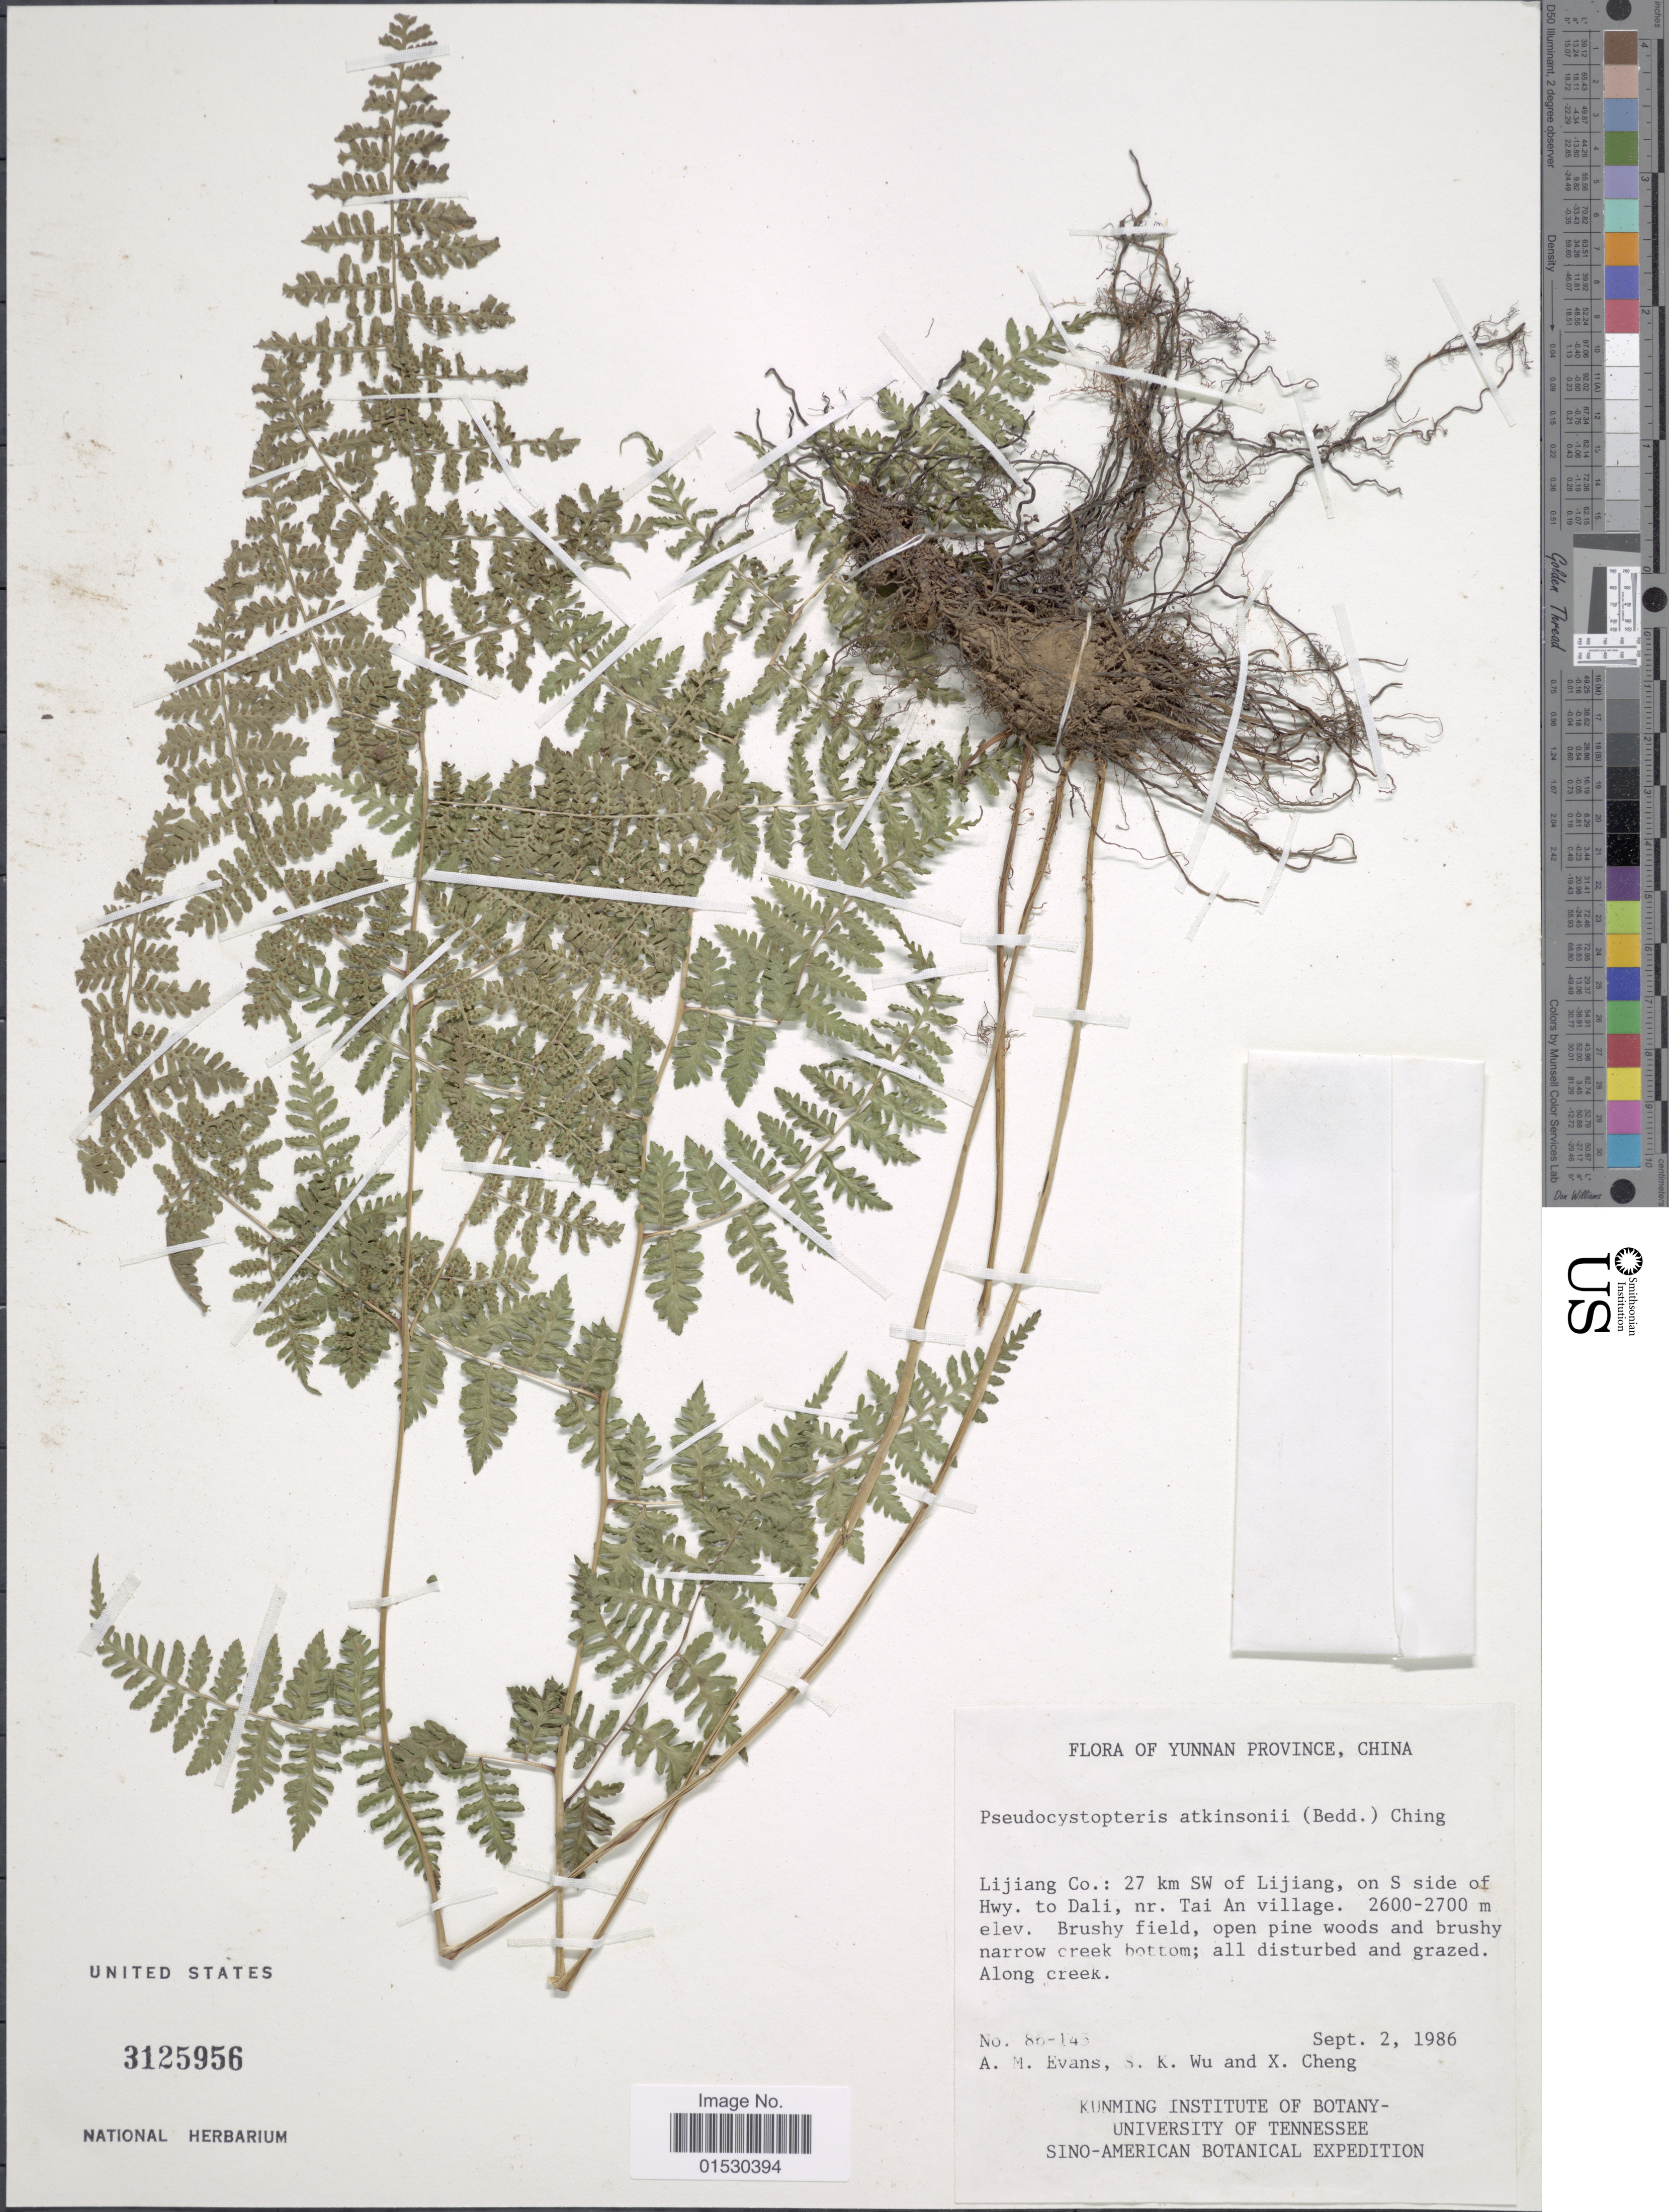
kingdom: Plantae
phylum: Tracheophyta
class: Polypodiopsida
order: Polypodiales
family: Athyriaceae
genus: Athyrium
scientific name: Athyrium atkinsonii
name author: Bedd.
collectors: A. M. Evans, S. K. Wu & X. Cheng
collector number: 86-143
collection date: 1986-09-02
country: China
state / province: Yunnan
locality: Lijiang Co.: 27 km. SW of Lijiang, on S side of Hwy. to Dali, nr. Tai An village. Brushly field, open pine woods and brushy narrow creek bottom; all disturbed and grazed, along creek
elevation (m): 2600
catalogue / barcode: US 3125956